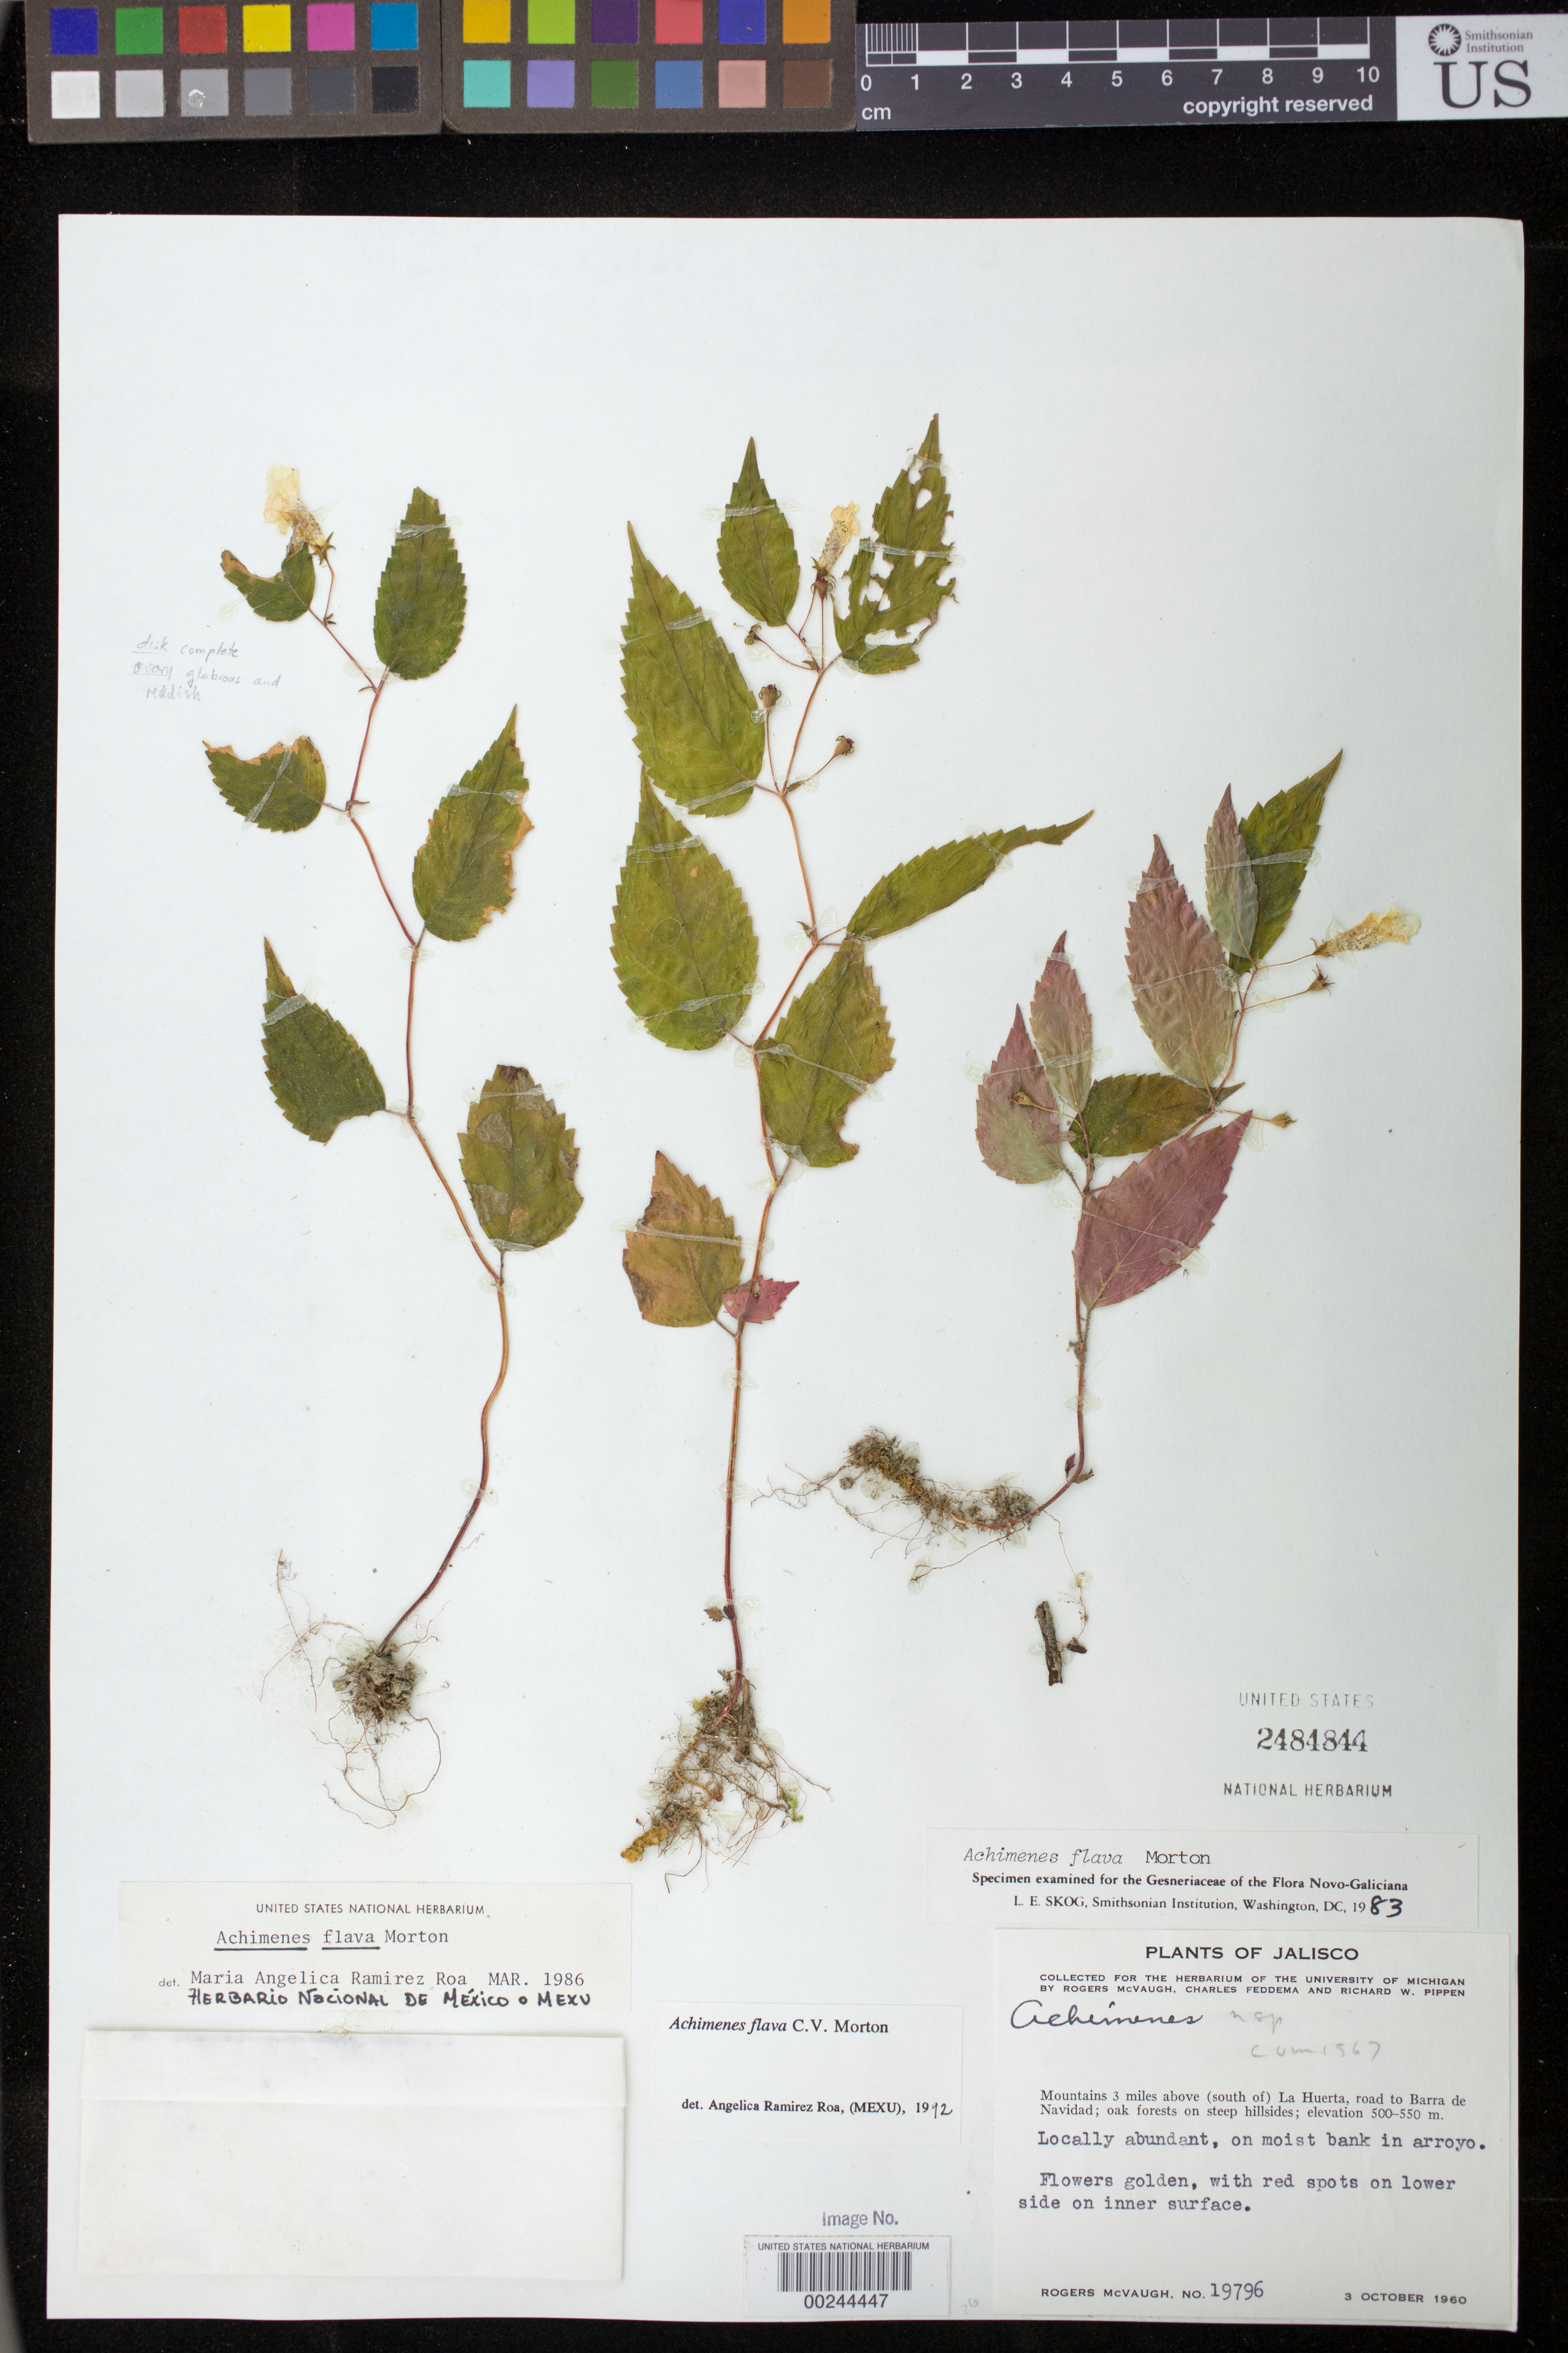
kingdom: Plantae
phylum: Tracheophyta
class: Magnoliopsida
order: Lamiales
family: Gesneriaceae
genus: Achimenes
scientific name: Achimenes flava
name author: C.V. Morton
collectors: R. McVaugh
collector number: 19796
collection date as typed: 03 Oct 1960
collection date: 1960-10-03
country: Mexico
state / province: Jalisco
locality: Mountains 3 mi above (S of) La Huerta, road to Barra de Navidad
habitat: Oak forests on steep hillsides; on moist bank in arroyo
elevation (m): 500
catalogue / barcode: US 2484844